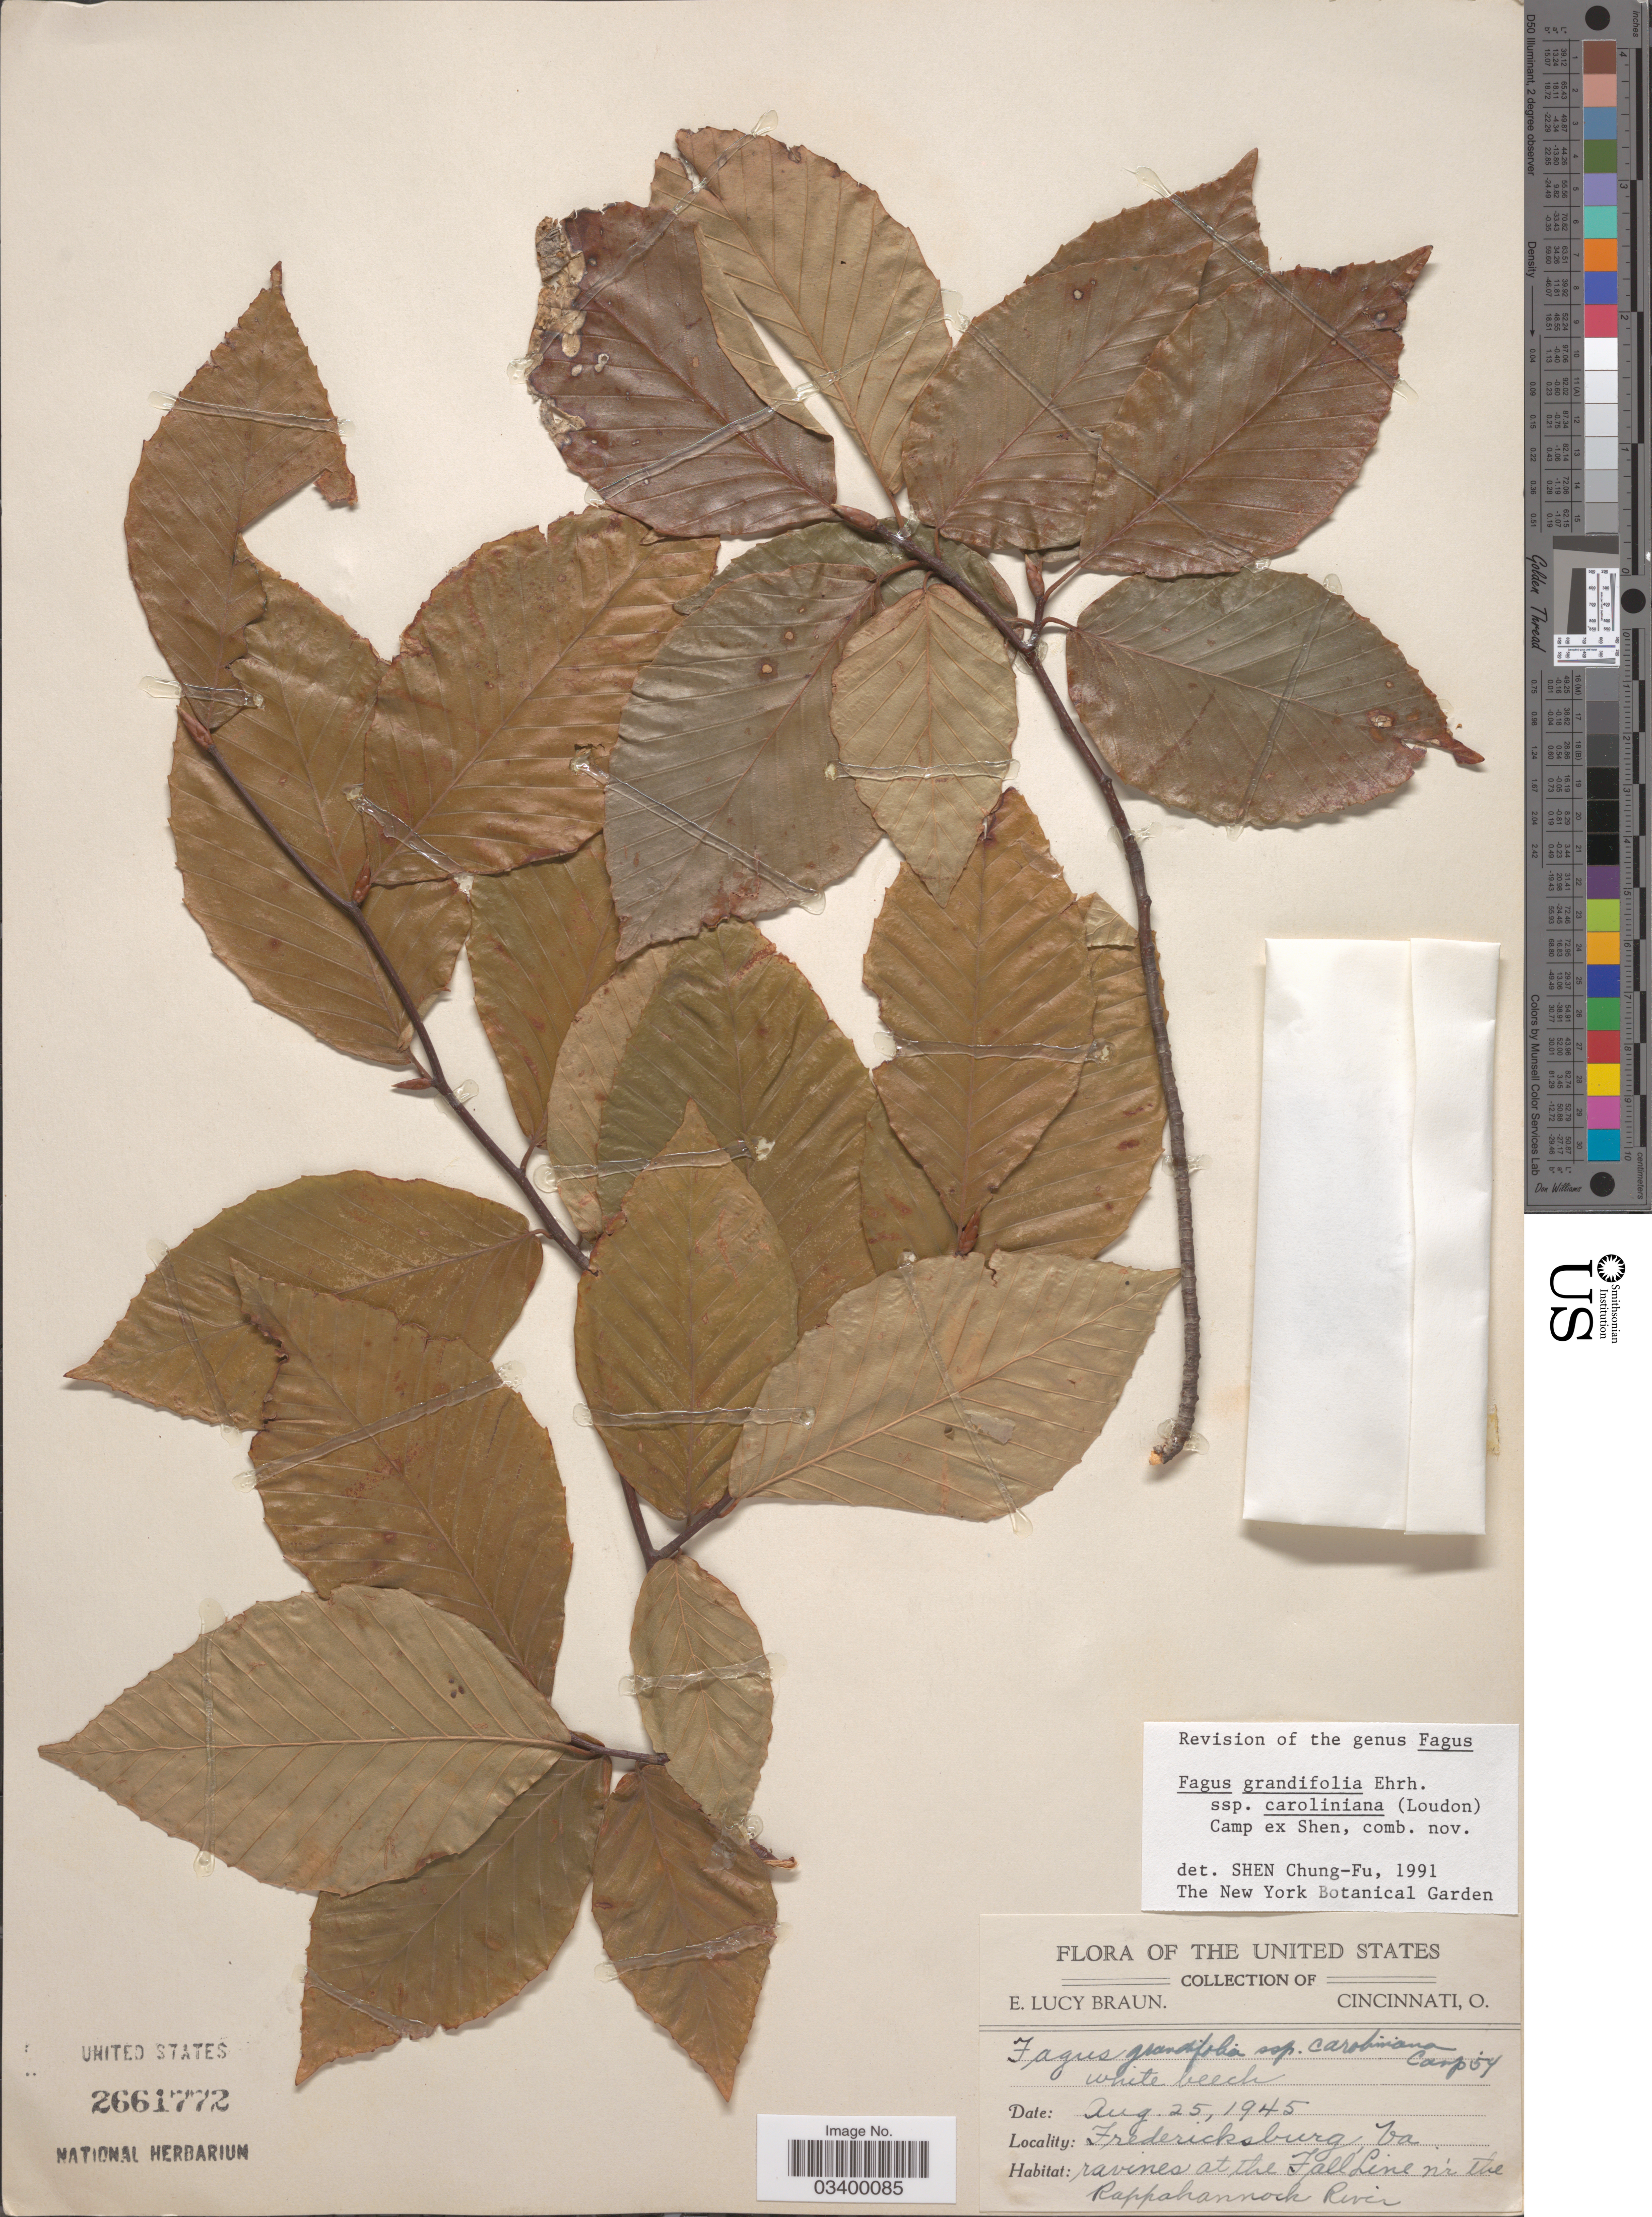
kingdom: Plantae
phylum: Tracheophyta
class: Magnoliopsida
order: Fagales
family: Fagaceae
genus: Fagus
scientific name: Fagus grandifolia subsp. caroliniana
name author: (Loudon) Fernald & Rehder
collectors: E. L. Braun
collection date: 1945-08-25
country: United States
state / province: Virginia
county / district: City of Fredericksburg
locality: Fredericksburg. Ravines at the Fall Line n'r the Rappahannock River.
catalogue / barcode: US 2661772